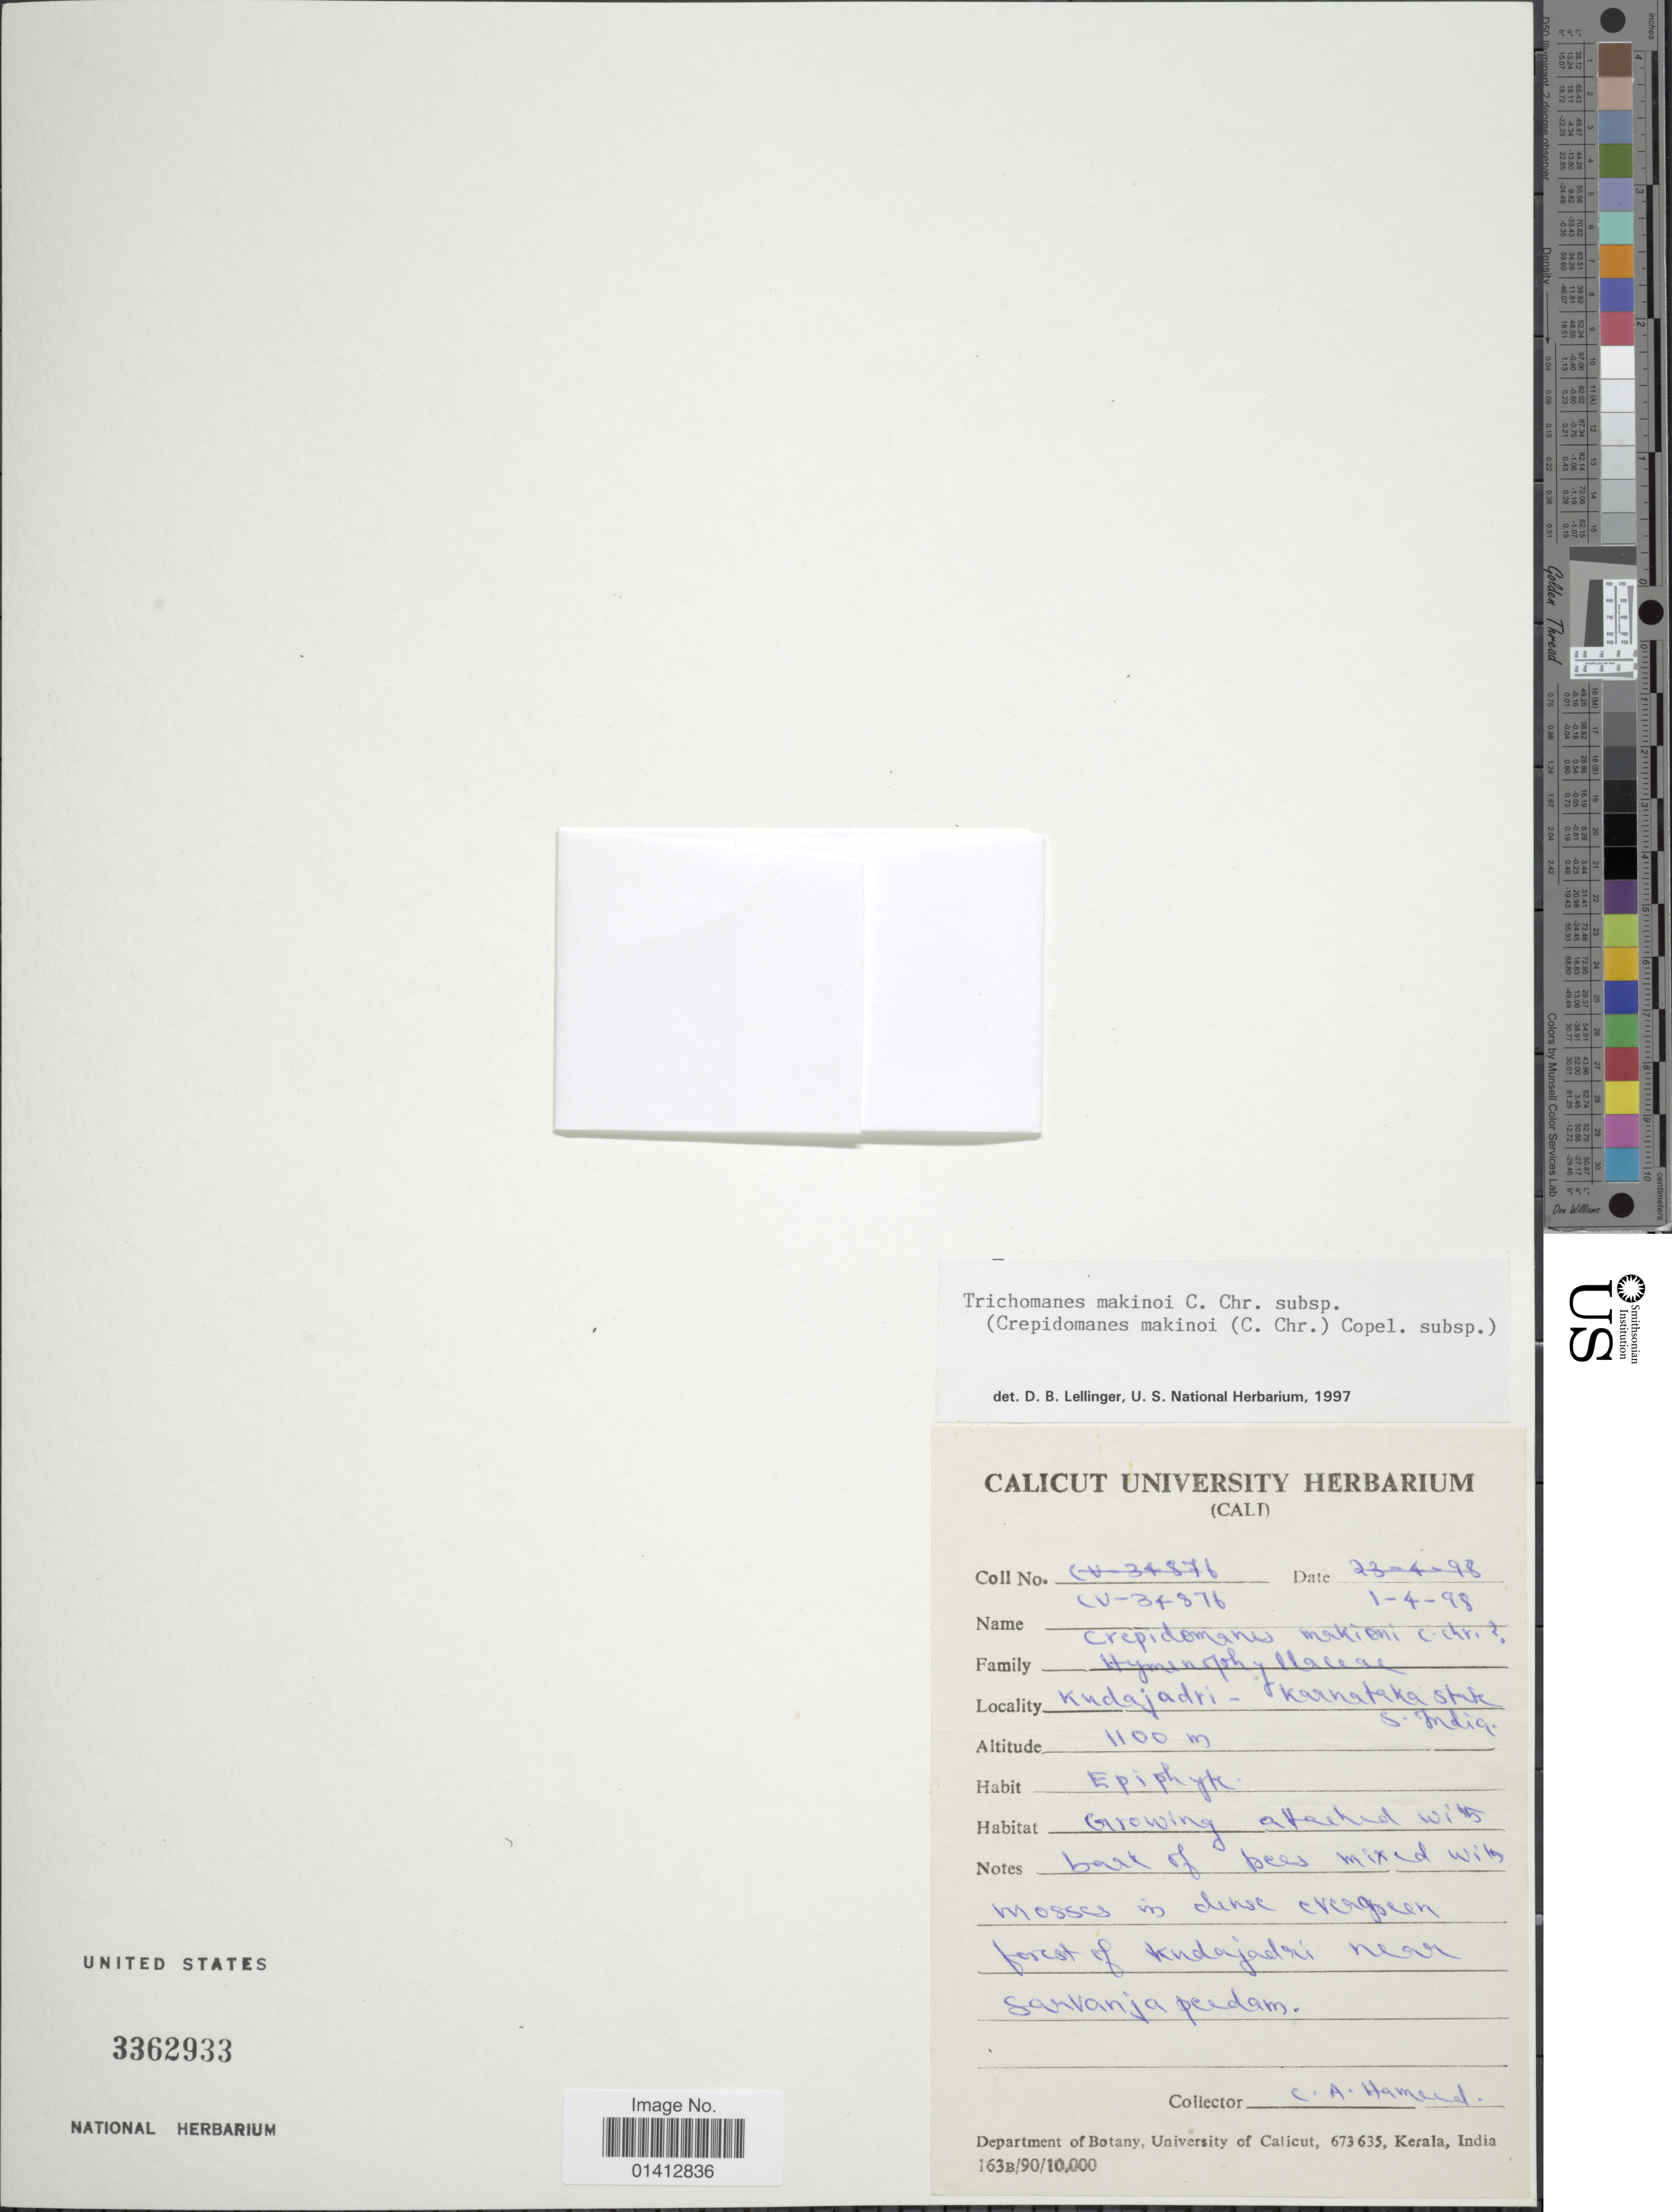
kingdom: Plantae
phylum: Tracheophyta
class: Polypodiopsida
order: Hymenophyllales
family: Hymenophyllaceae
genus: Crepidomanes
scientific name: Crepidomanes makinoi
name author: (C. Chr.) Copel.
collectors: C. Hameed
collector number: CV-34376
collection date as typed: Transcribed d/m/y: 1/4/98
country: India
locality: Kudajadiri- Karnataka State, S. India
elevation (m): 1100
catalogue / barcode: US 3362933